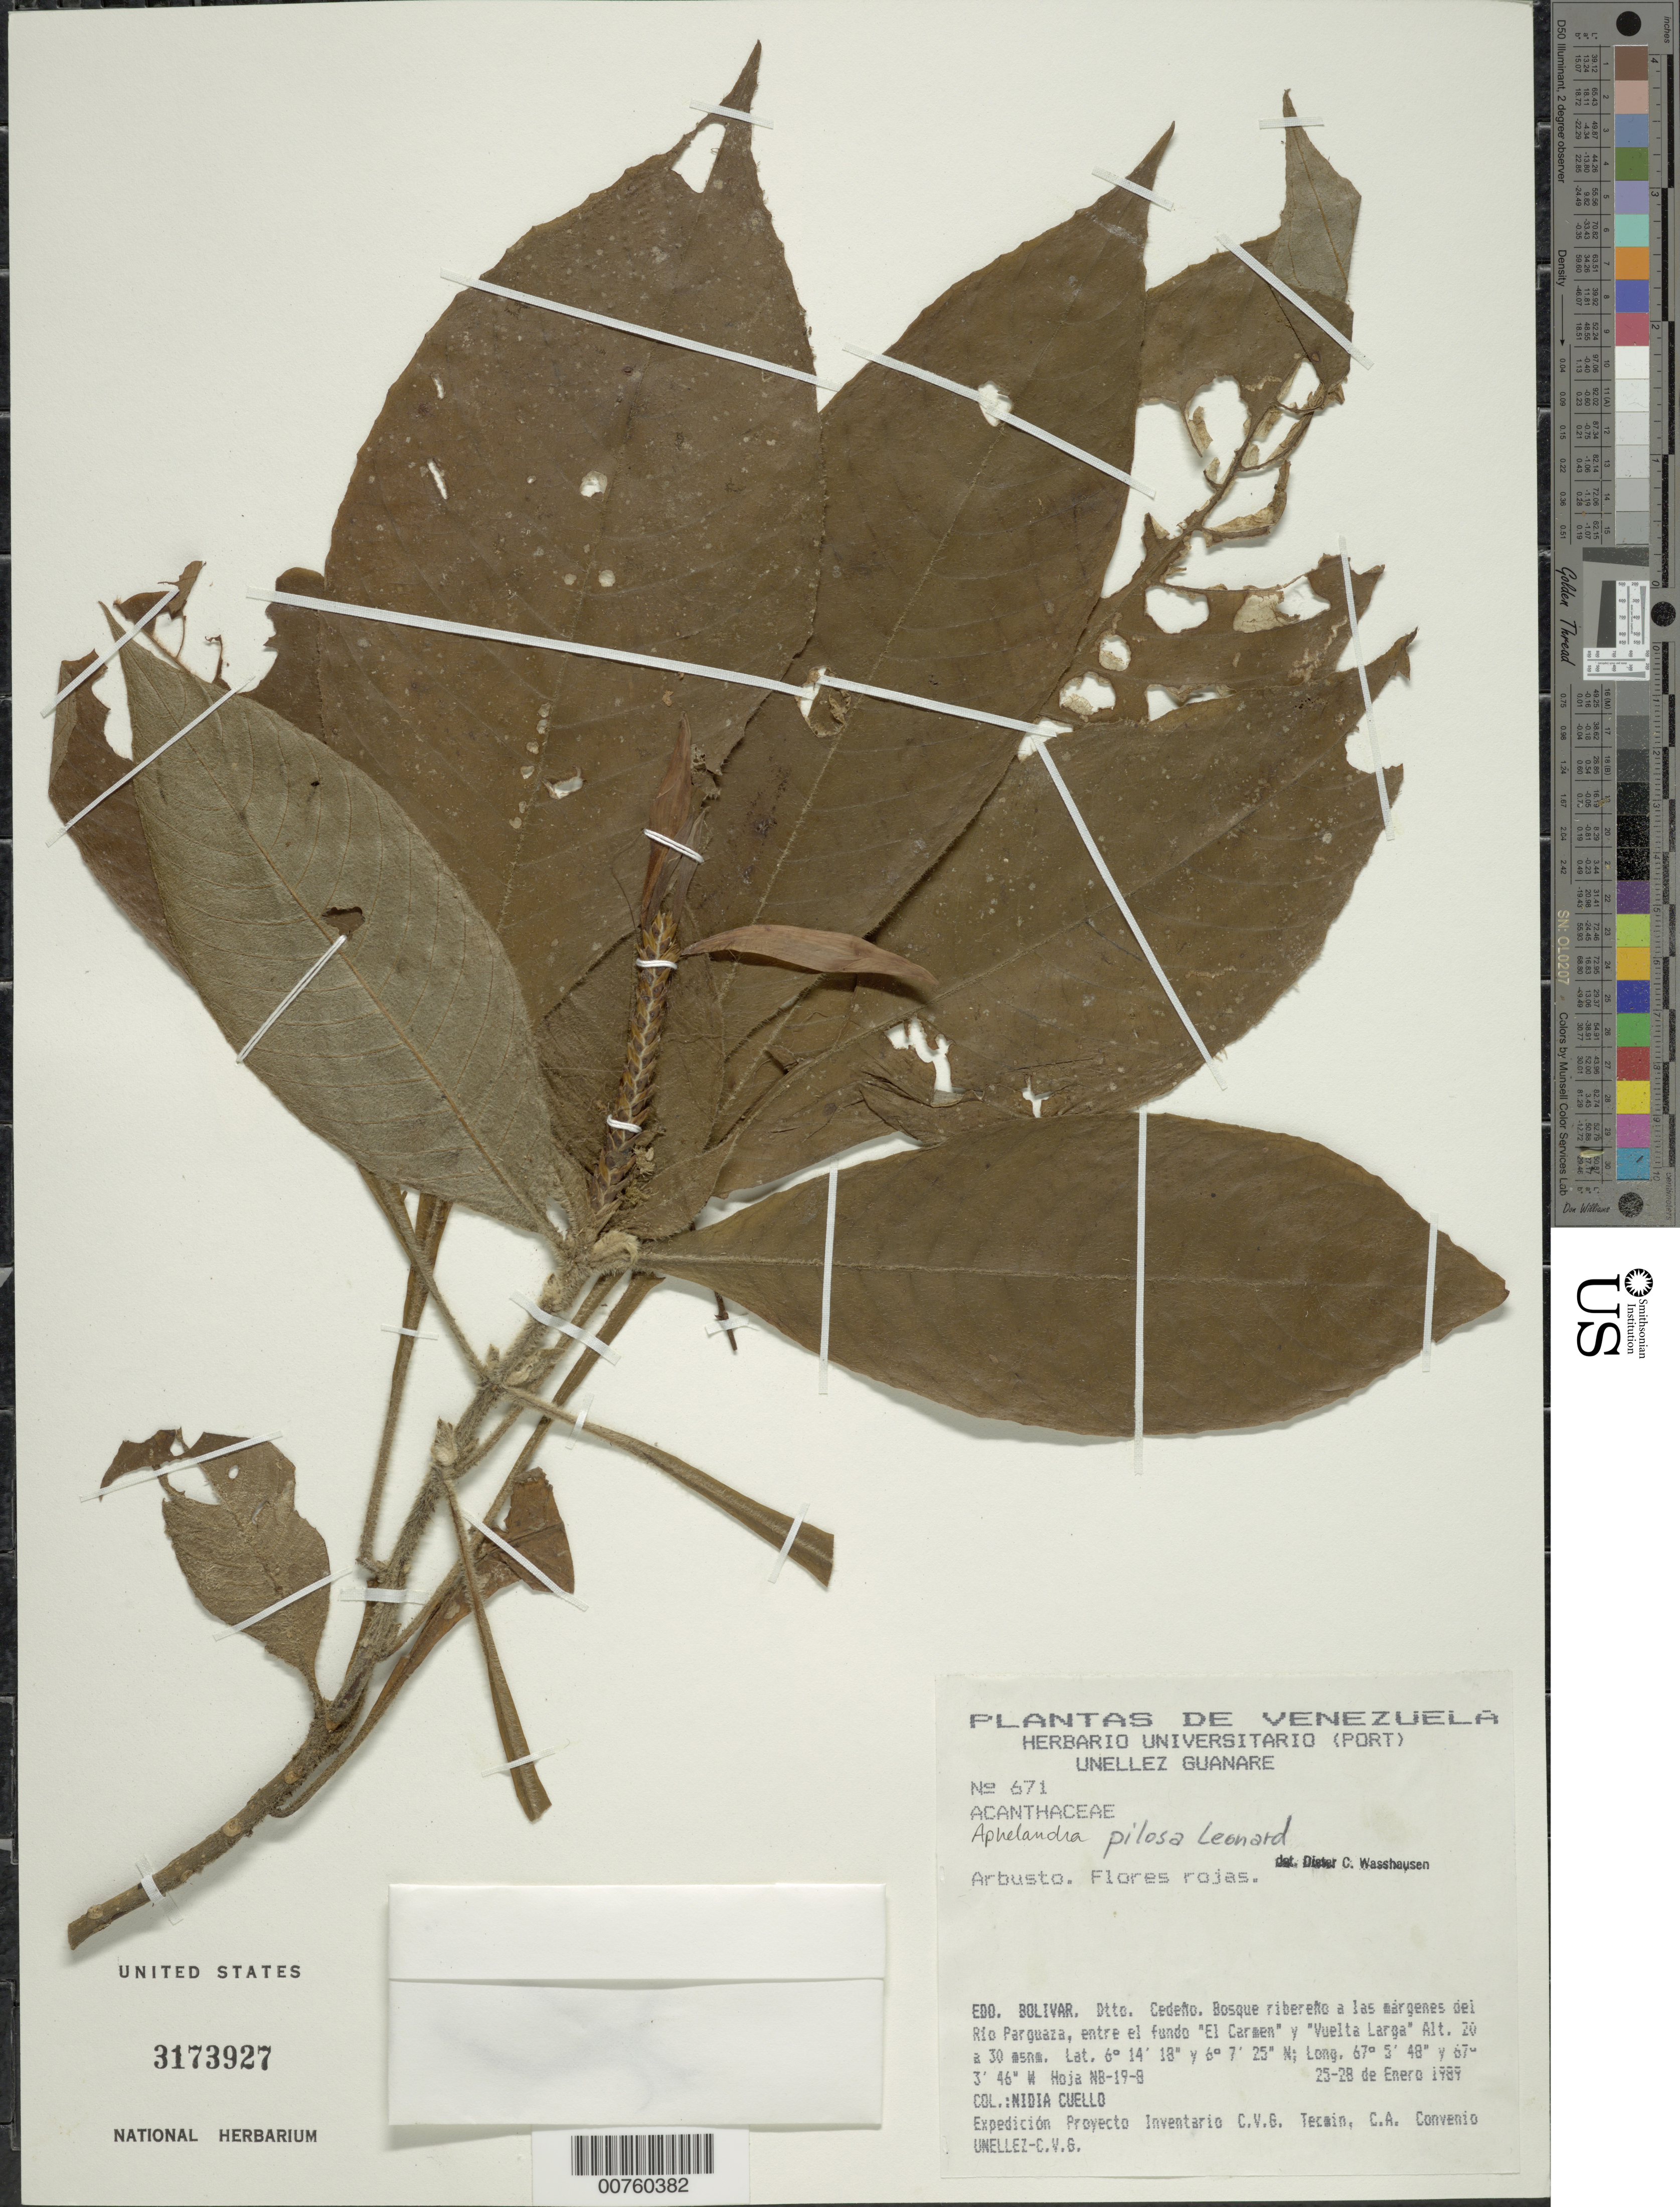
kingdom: Plantae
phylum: Tracheophyta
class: Magnoliopsida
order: Lamiales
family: Acanthaceae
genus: Aphelandra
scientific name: Aphelandra pilosa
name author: Leonard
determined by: Wasshausen, Dieter C., (BOT), Smithsonian Institution - National Museum of Natural History (UNITED STATES)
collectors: N. L. Cuello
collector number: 671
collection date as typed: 25-Jan-89 to 28-Jan-89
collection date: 1989-01-25/1989-01-28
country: Venezuela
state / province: Bolívar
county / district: Cedeño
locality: Rio Parguaza, entre el fundo 'El Carmen' y 'Vuelta Larga'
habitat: Bosque ribereño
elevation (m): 20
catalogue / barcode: US 3173927